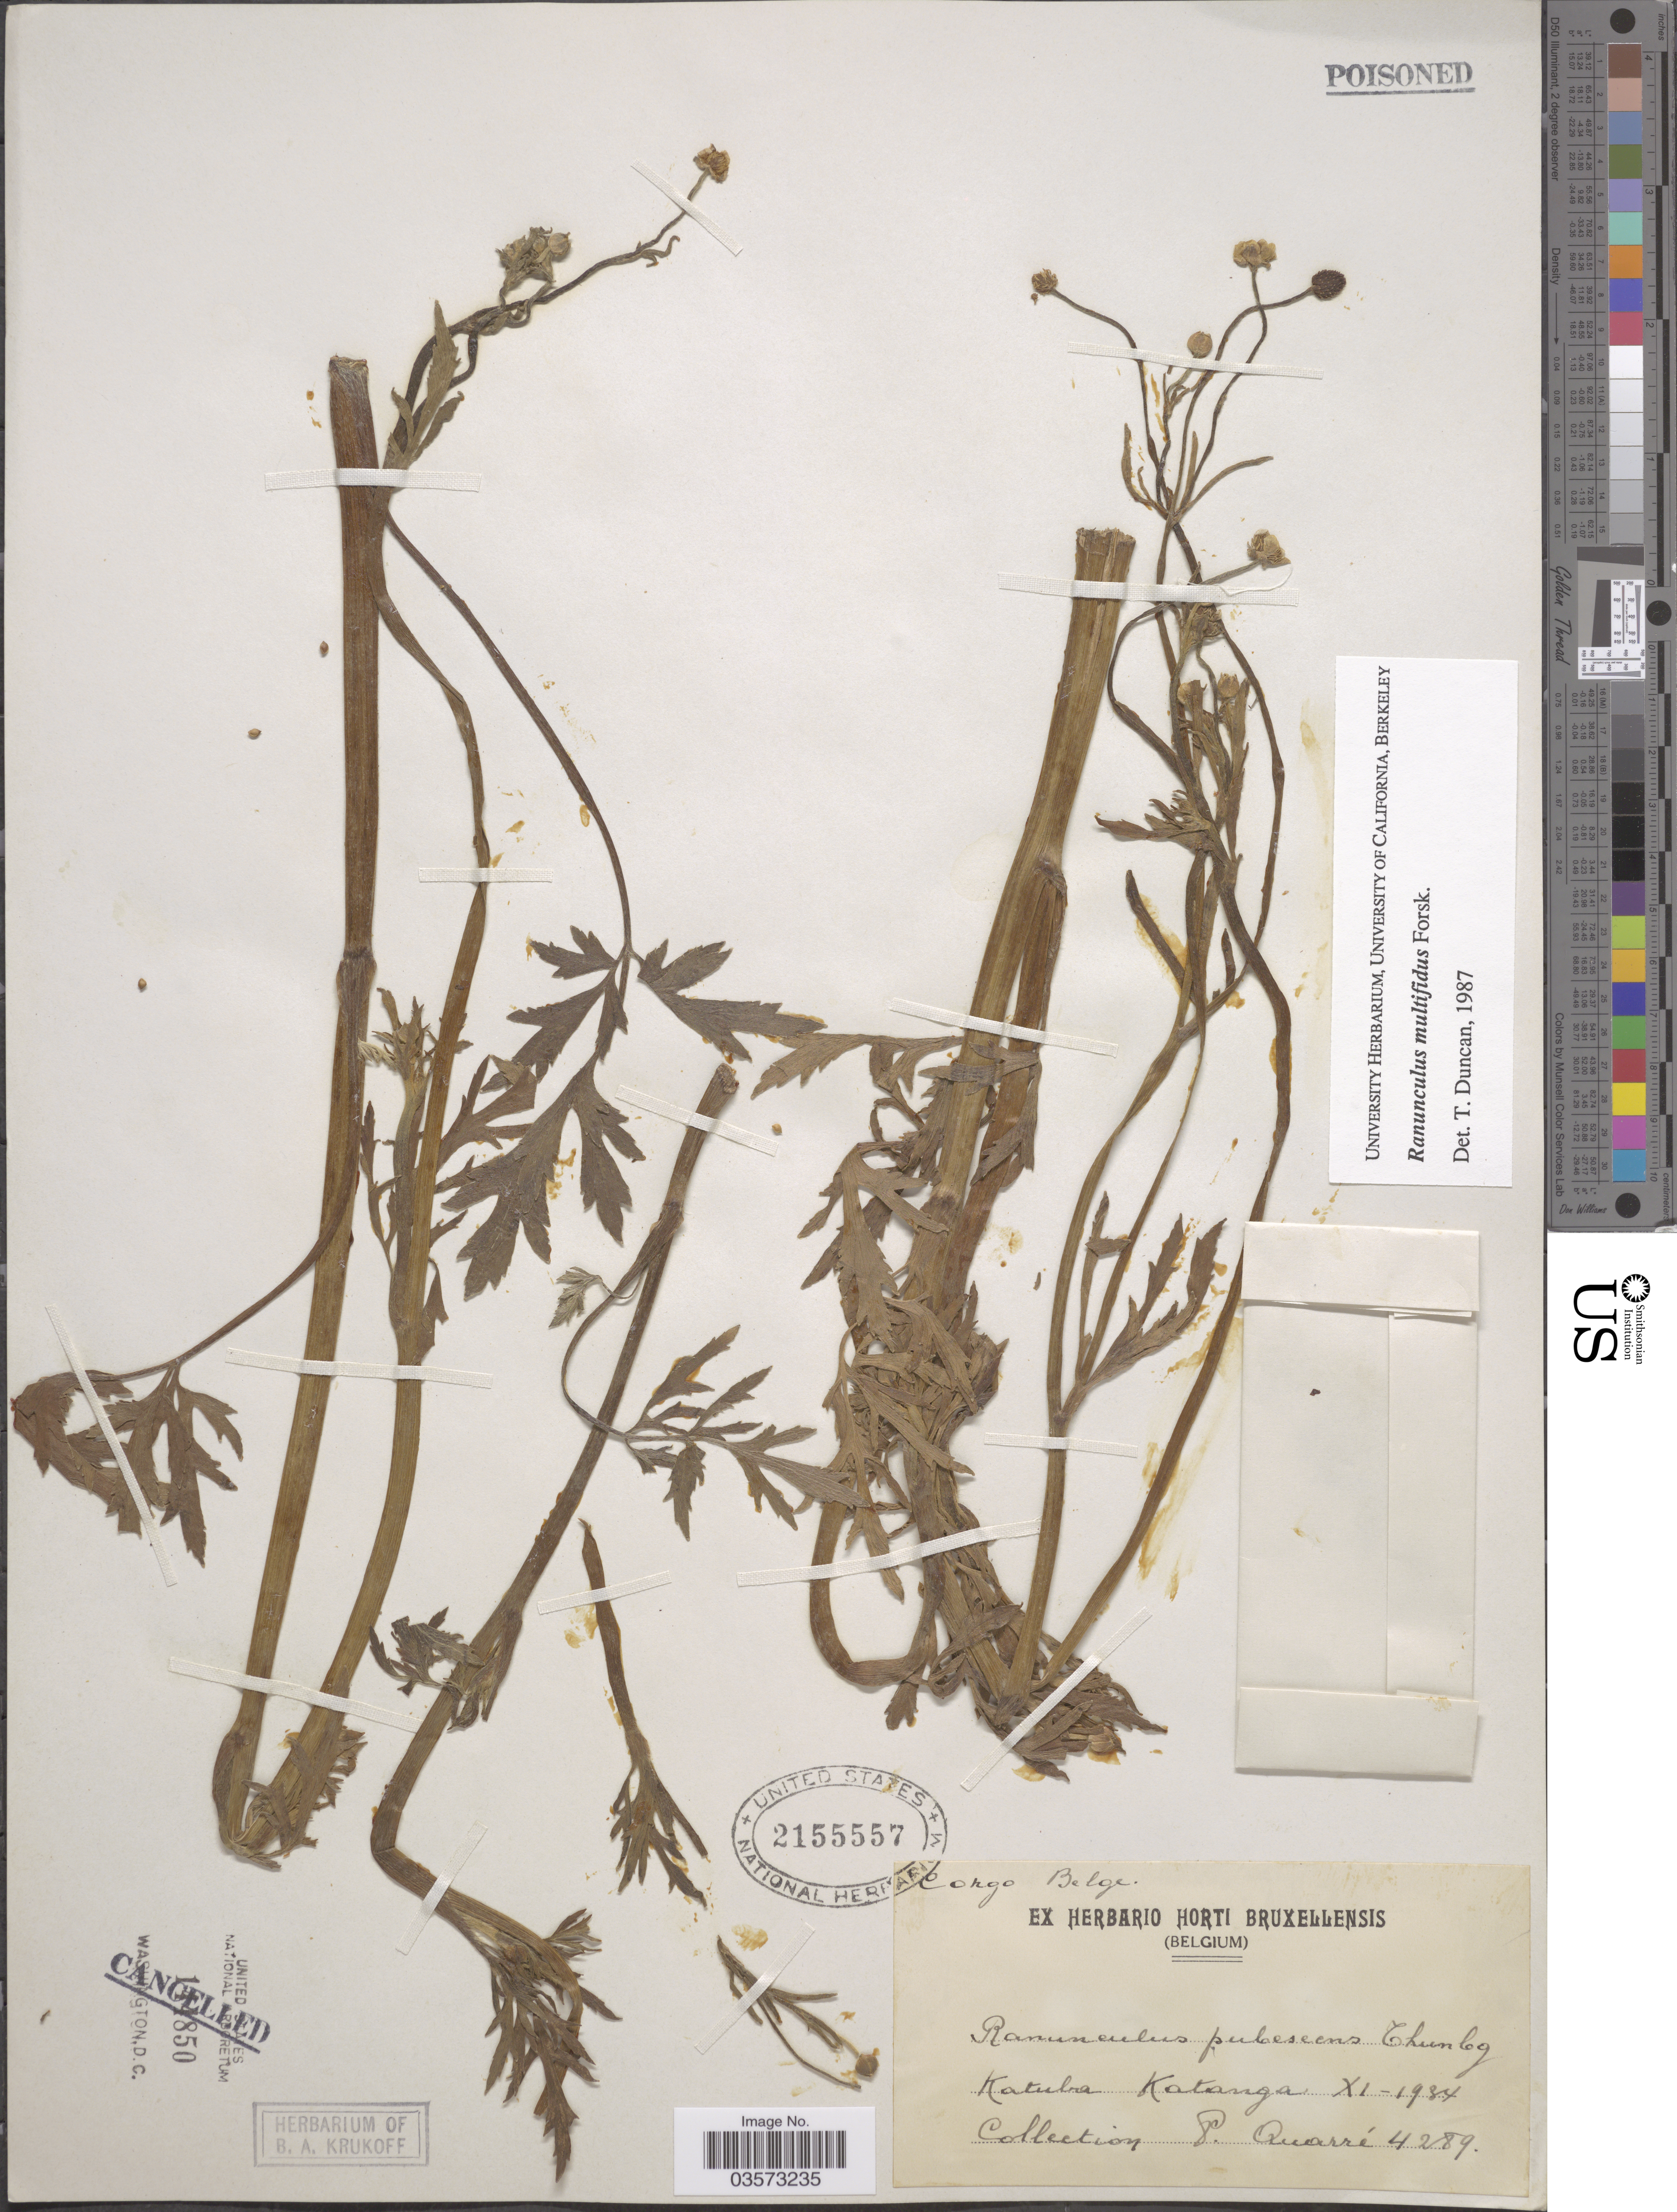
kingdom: Plantae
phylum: Tracheophyta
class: Magnoliopsida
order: Ranunculales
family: Ranunculaceae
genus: Ranunculus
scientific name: Ranunculus multifidus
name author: Forssk.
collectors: P. Quarre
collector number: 4289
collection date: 1934-11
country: Congo, Democratic Republic of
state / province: Haut-Katanga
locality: Congo Belge. Katuba.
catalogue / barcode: US 2155557